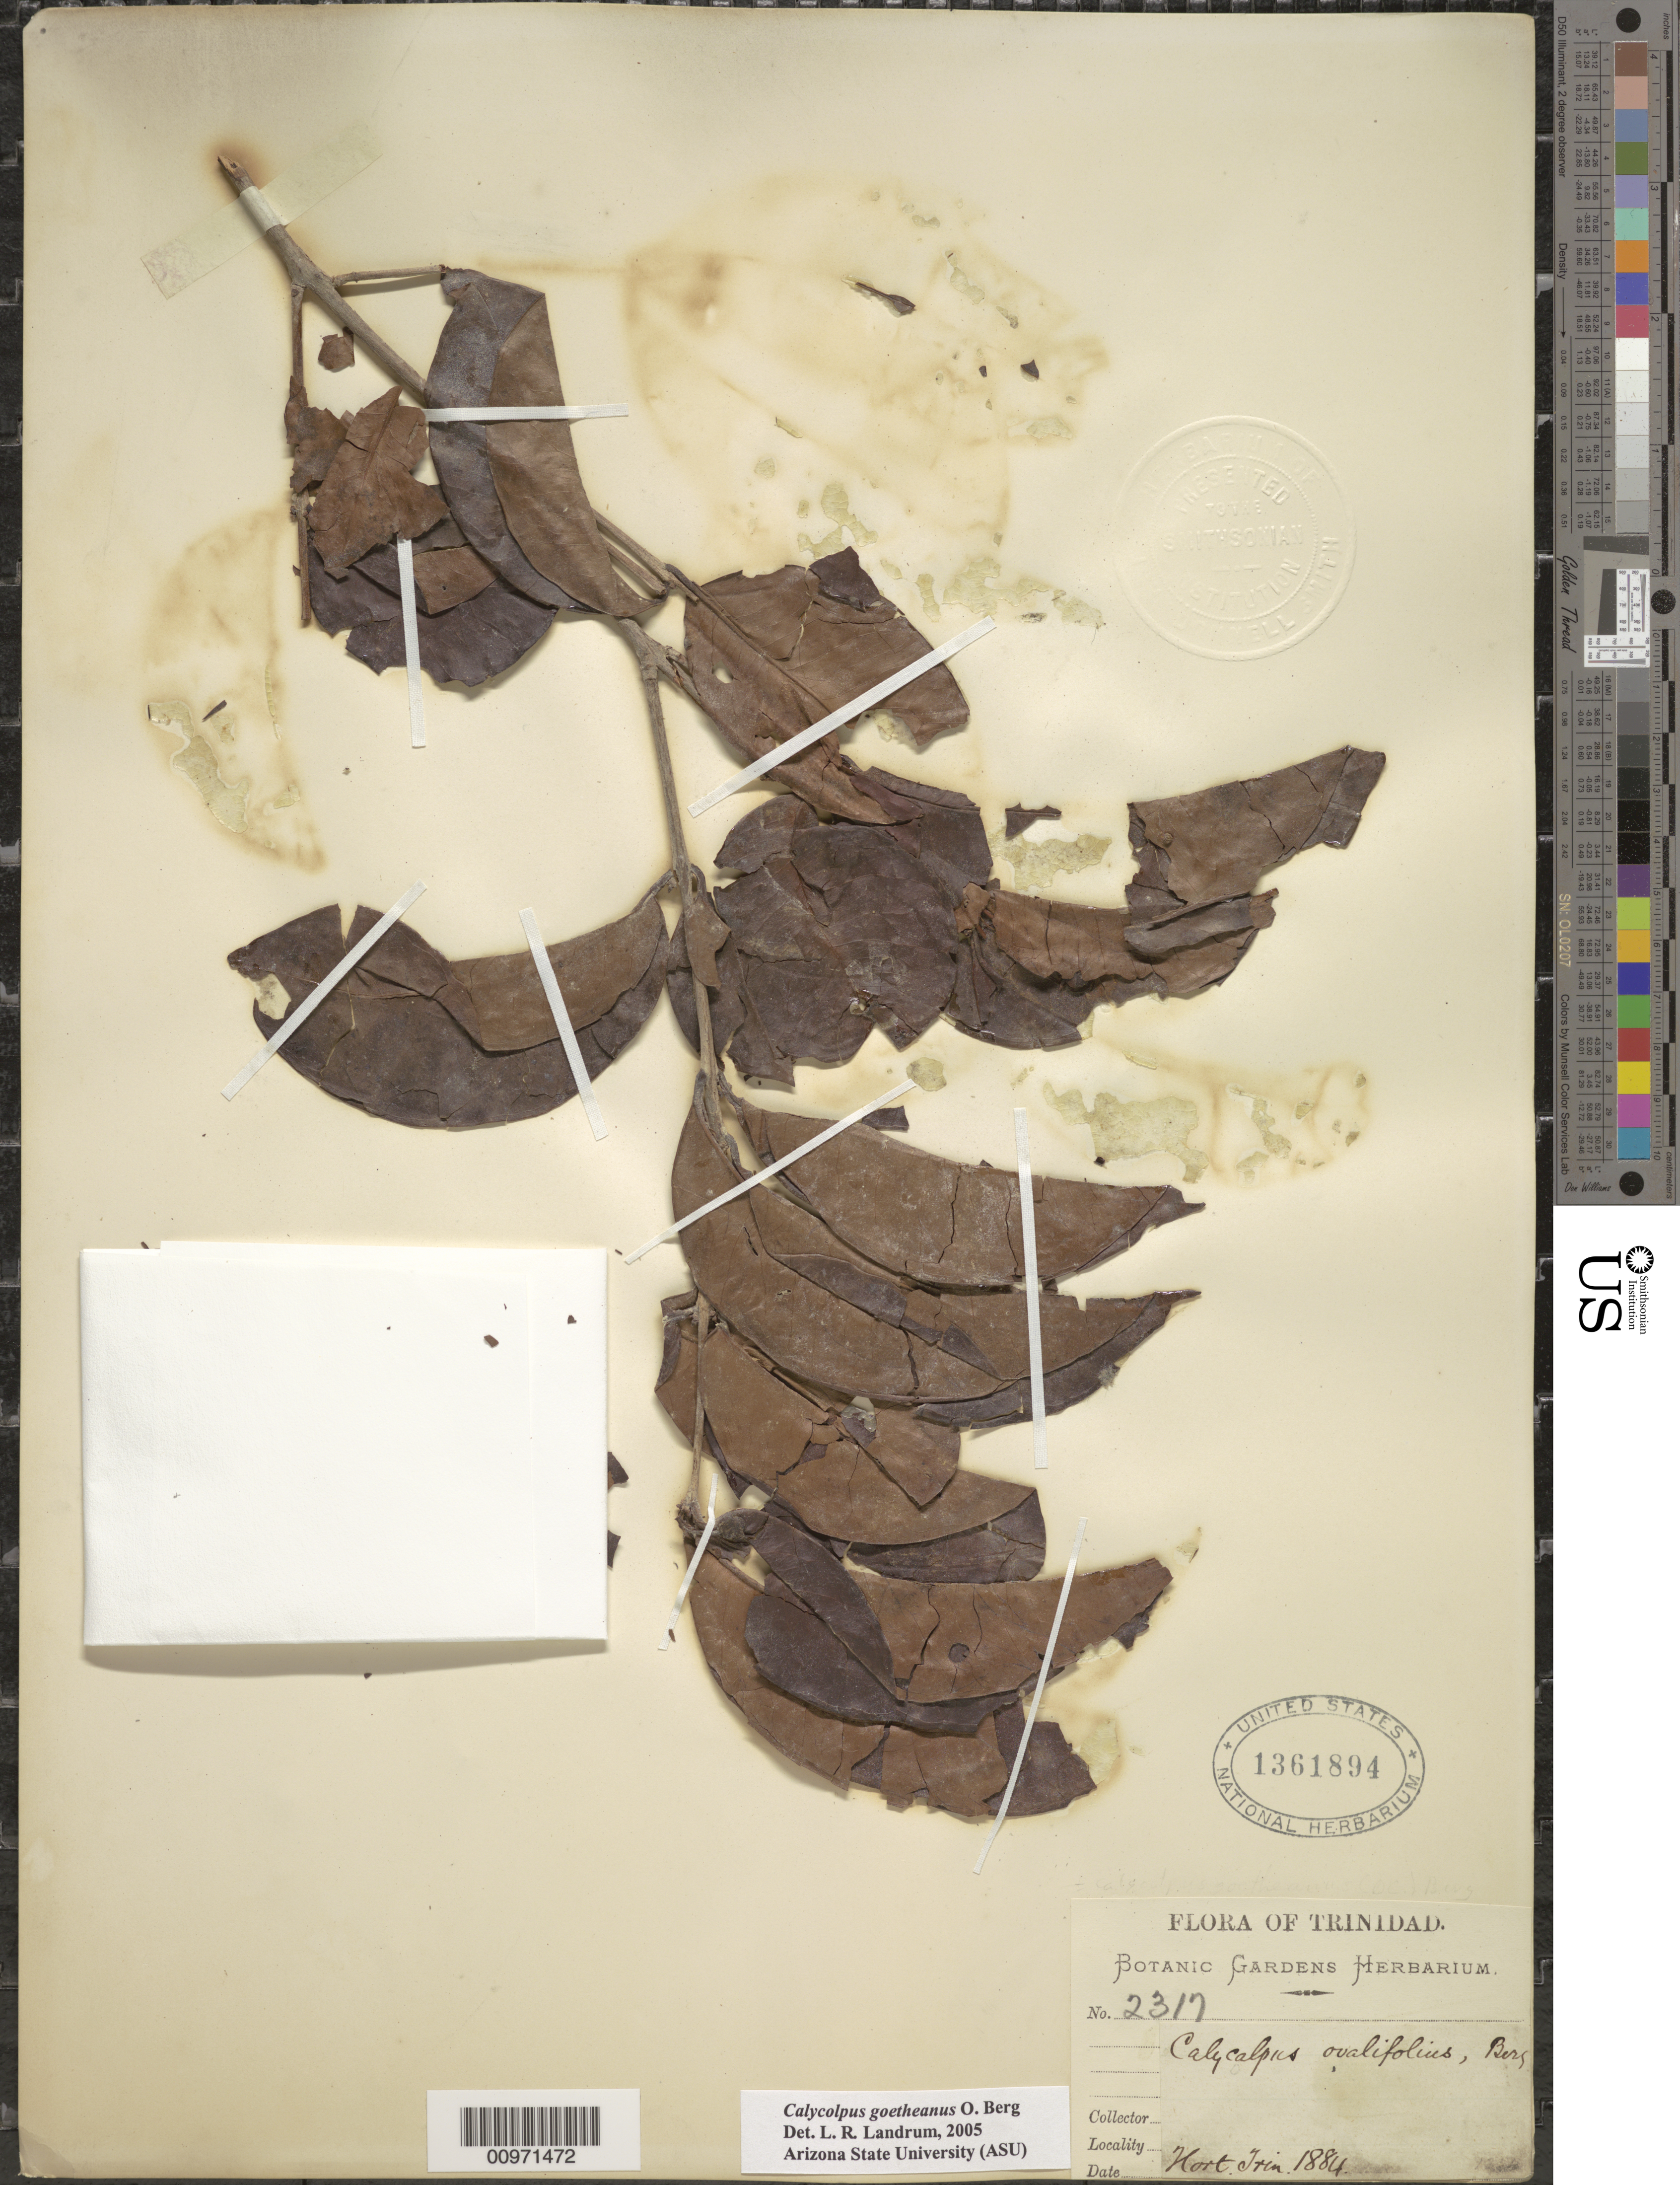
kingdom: Plantae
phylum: Tracheophyta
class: Magnoliopsida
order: Myrtales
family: Myrtaceae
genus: Calycolpus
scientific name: Calycolpus goetheanus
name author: (DC.) O. Berg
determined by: Landrum, L. R.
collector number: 2317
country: Trinidad and Tobago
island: Trinidad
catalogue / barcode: US 1361894